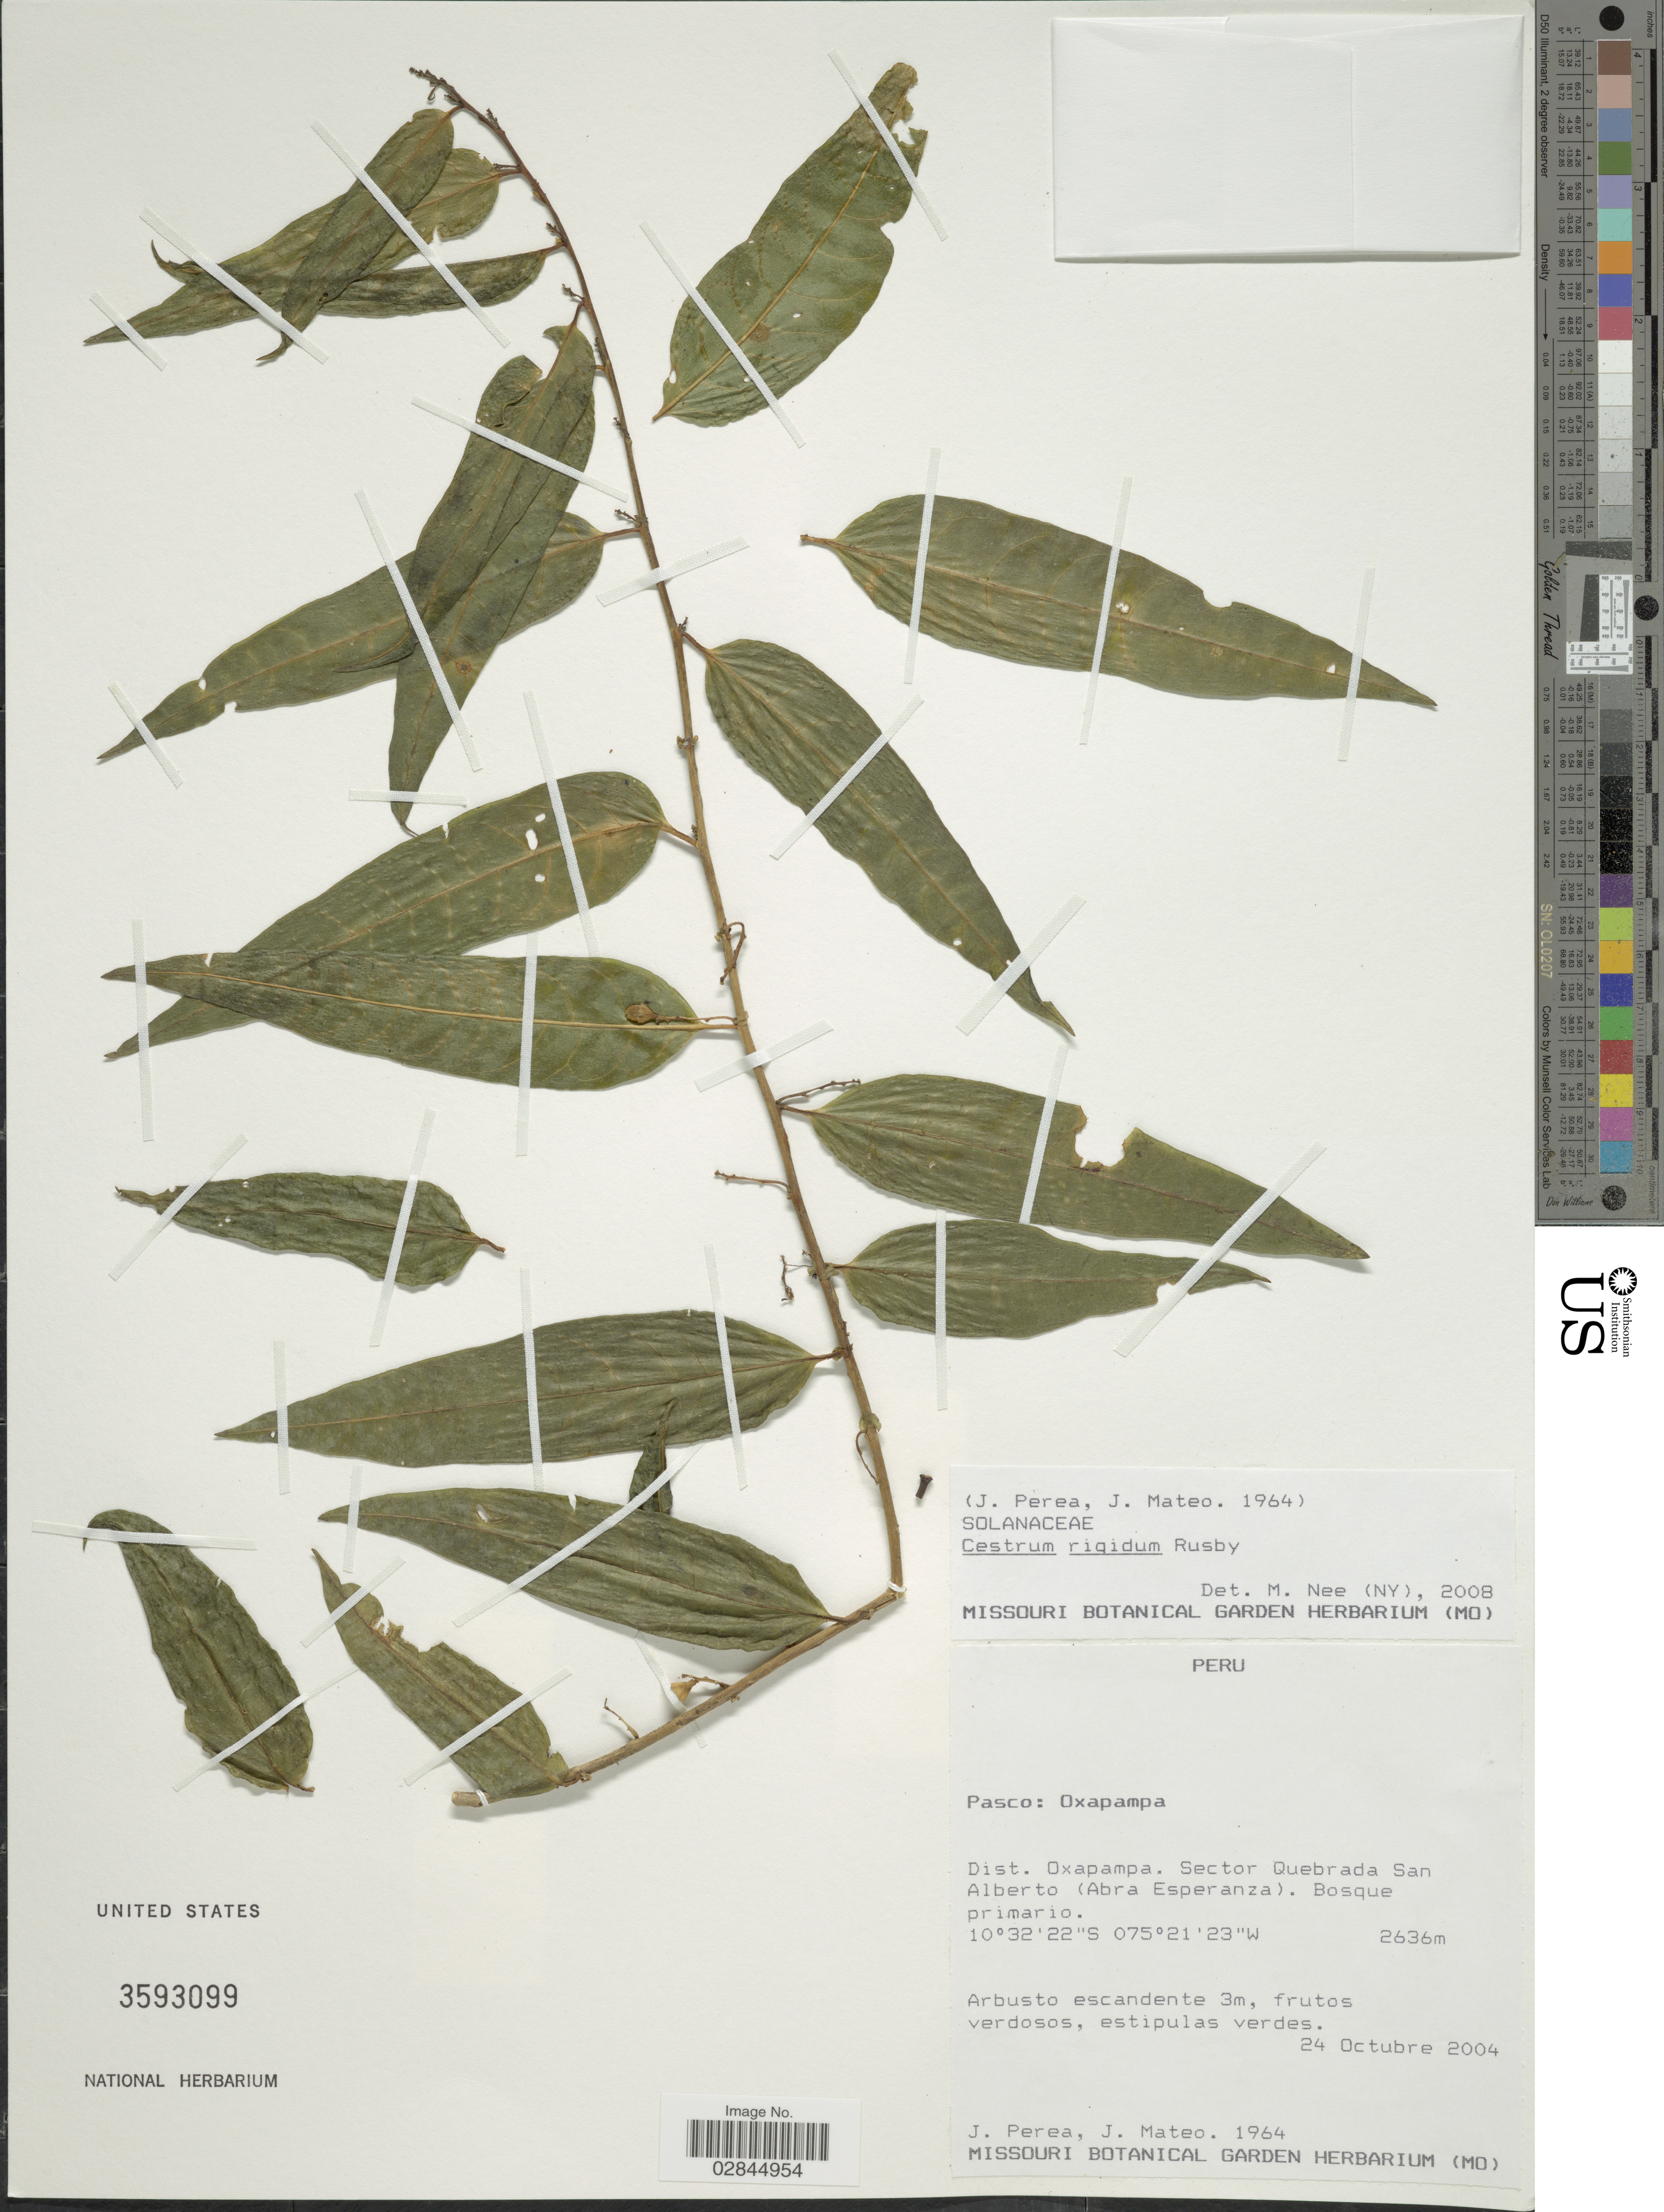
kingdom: Plantae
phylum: Tracheophyta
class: Magnoliopsida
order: Solanales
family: Solanaceae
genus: Cestrum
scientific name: Cestrum rigidum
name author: Rusby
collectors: J. Perea & J. Mateo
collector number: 1964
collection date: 2004-10-24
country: Peru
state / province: Pasco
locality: Oxapampa. Dist. Oxapampa. Sector Quebrada San Alberto (Abra Esperanza).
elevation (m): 2636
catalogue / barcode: US 3593099